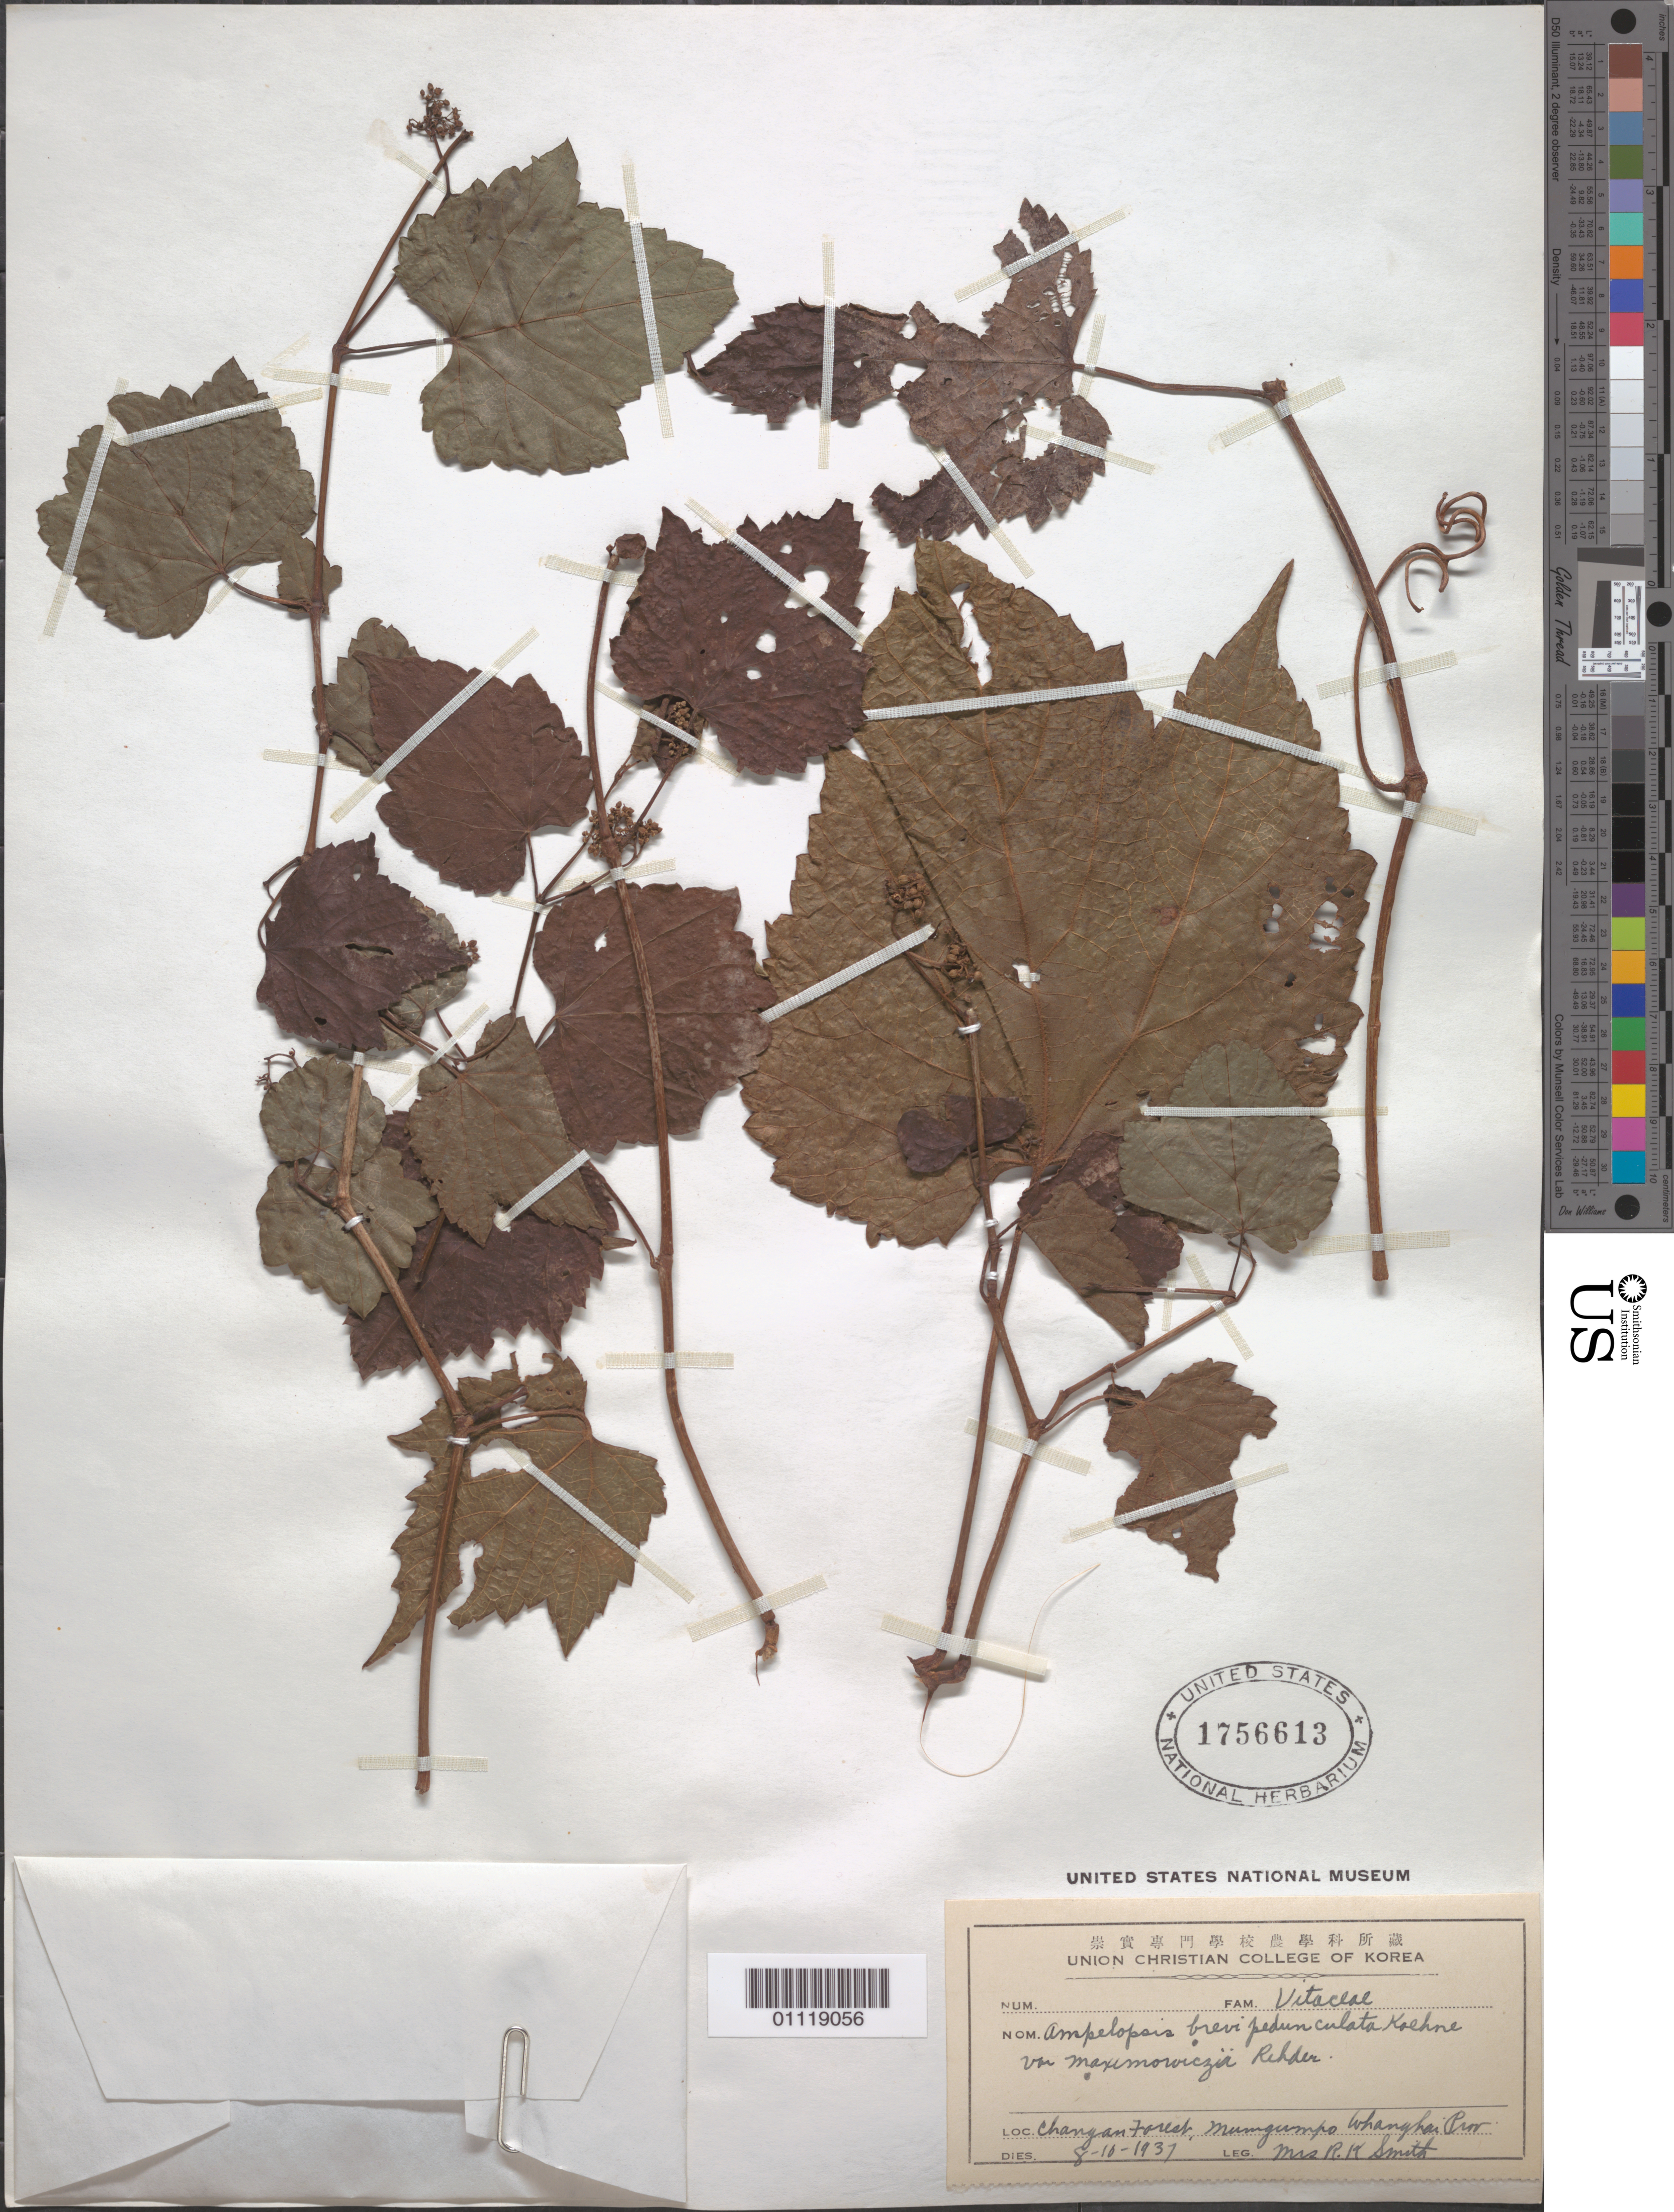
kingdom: Plantae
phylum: Tracheophyta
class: Magnoliopsida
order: Vitales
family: Vitaceae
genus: Ampelopsis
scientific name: Ampelopsis brevipedunculata var. maximowiczii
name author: (Regel) Rehder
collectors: R. Smith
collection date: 1937-08-16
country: North Korea / South Korea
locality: Changan Forest.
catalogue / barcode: US 1756613